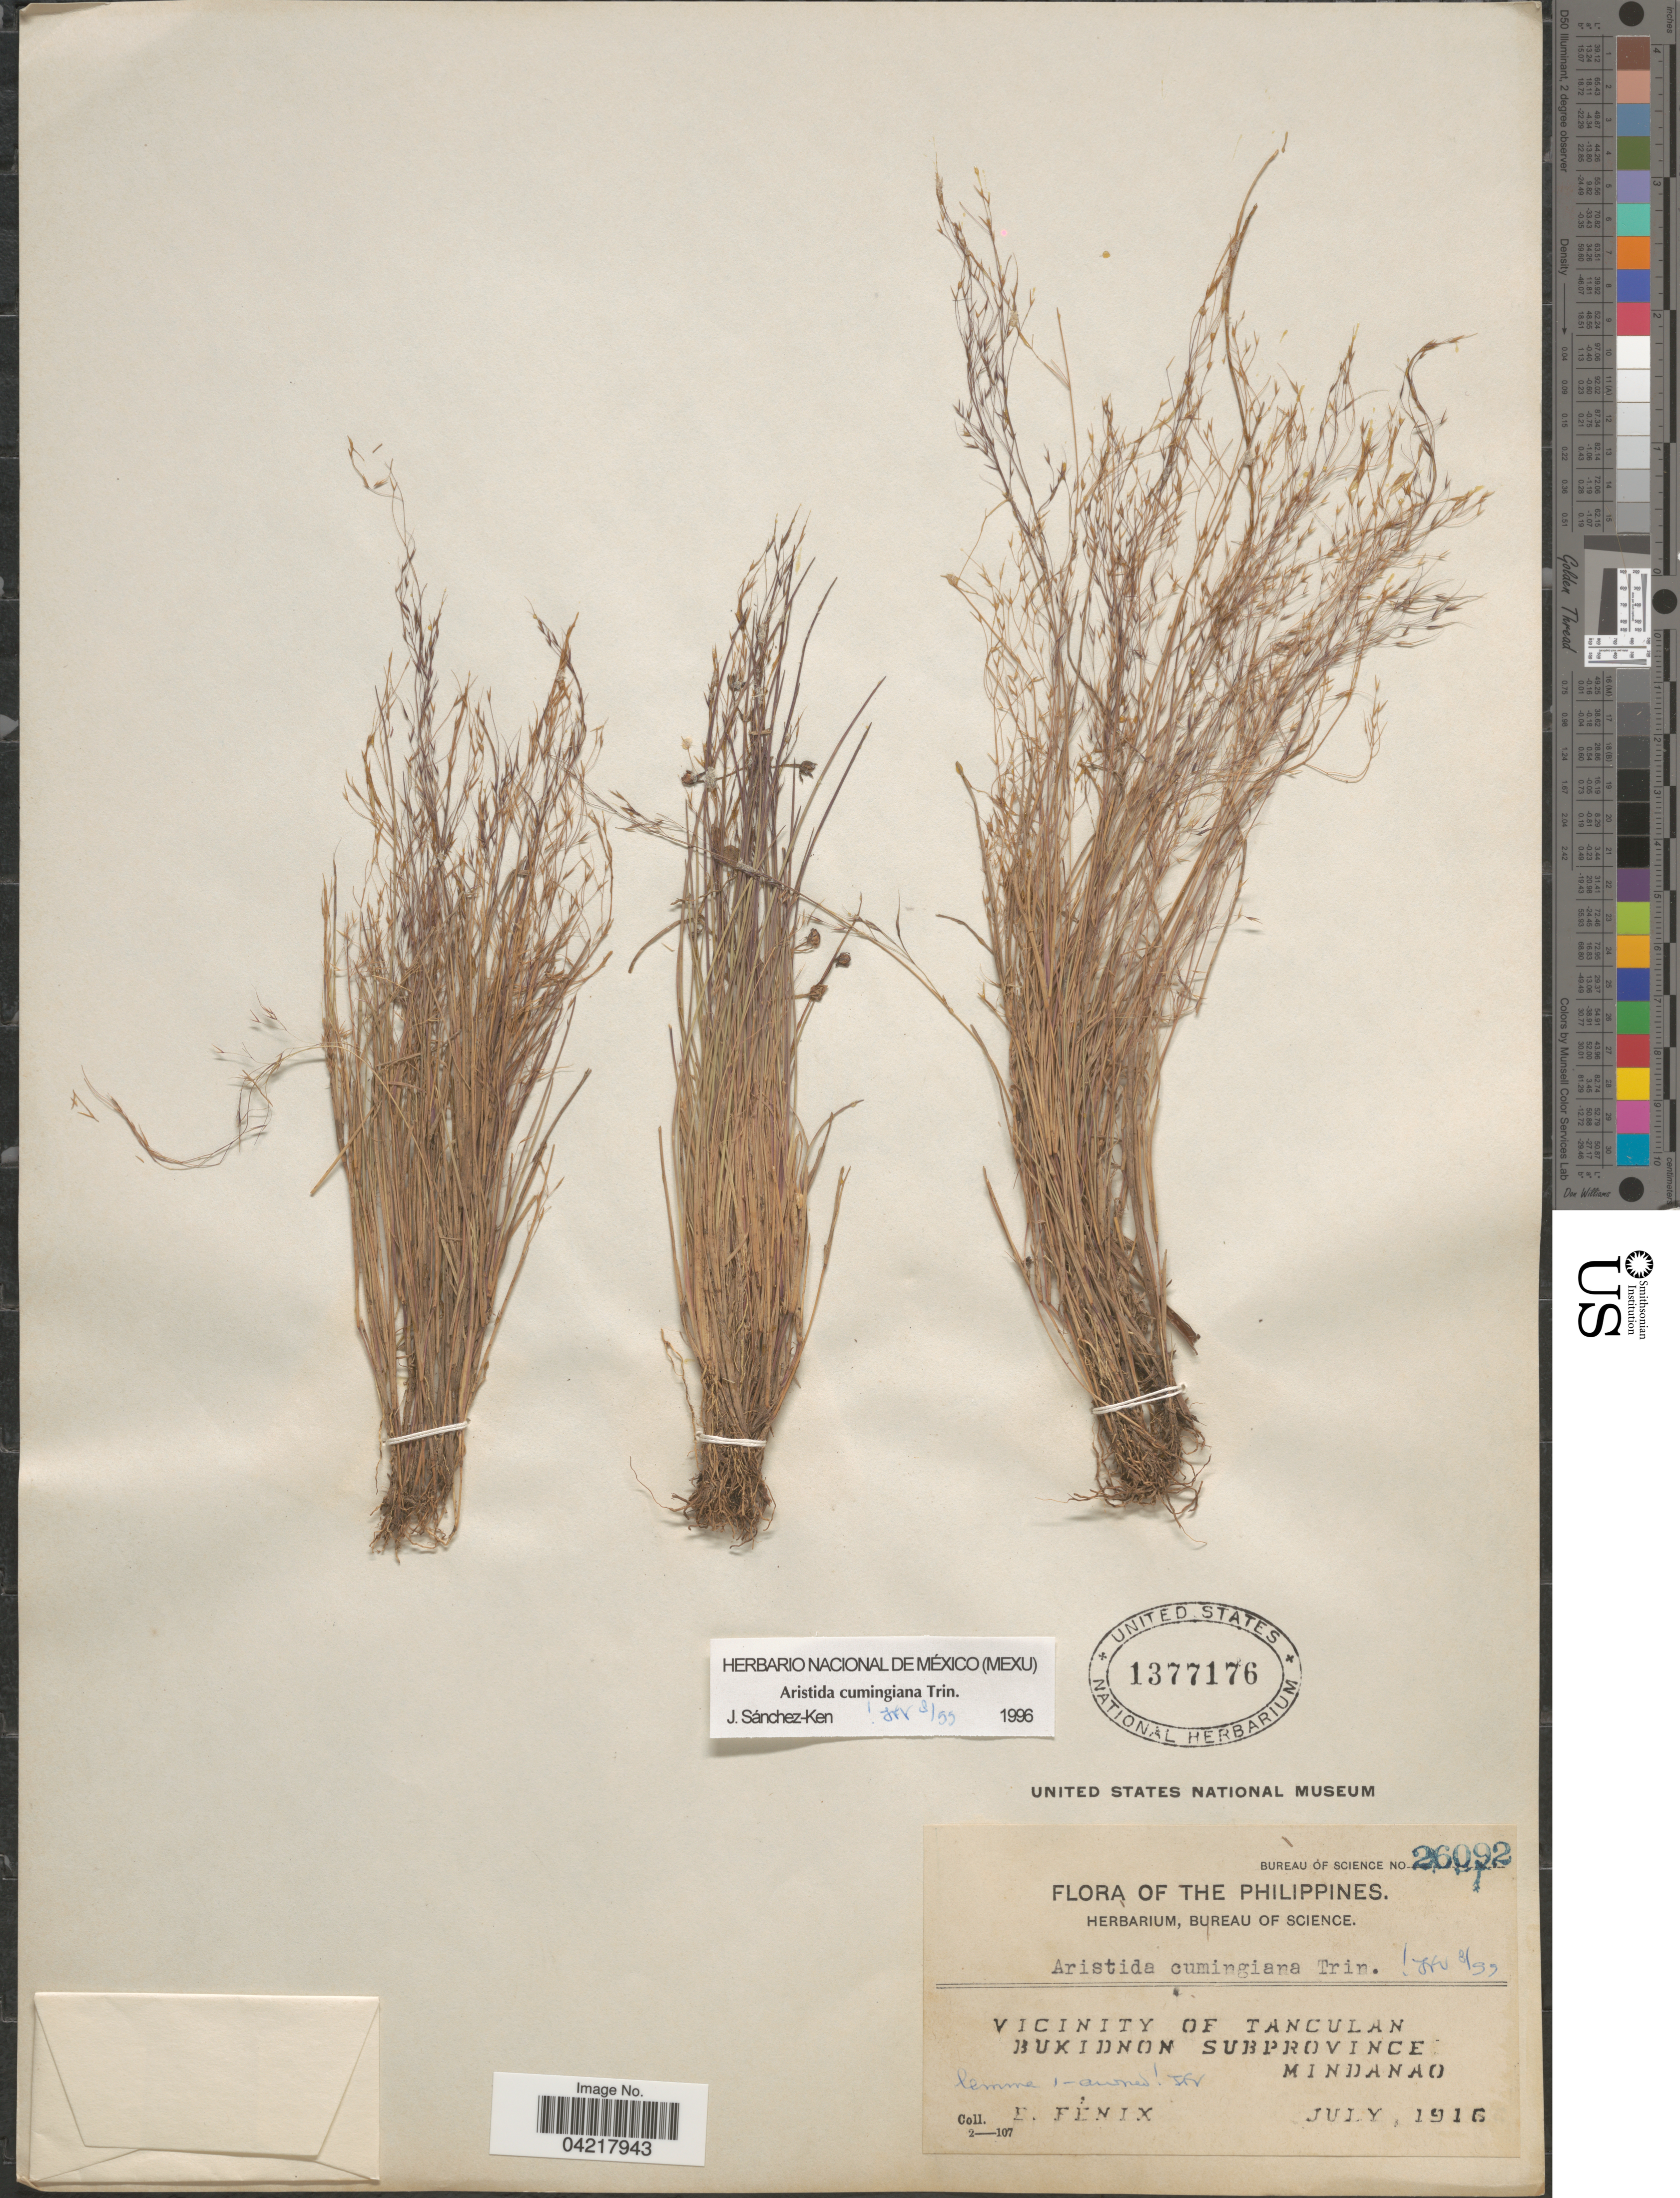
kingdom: Plantae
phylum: Tracheophyta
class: Liliopsida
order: Poales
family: Poaceae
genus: Aristida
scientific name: Aristida cumingiana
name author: Trin. & Rupr.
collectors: E. Fénix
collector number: Bureau of Science 26092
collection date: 1916-07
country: Philippines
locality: Vicinity of Tanculan. Bukidnon Subprovince. Mindanao.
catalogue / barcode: US 1377176